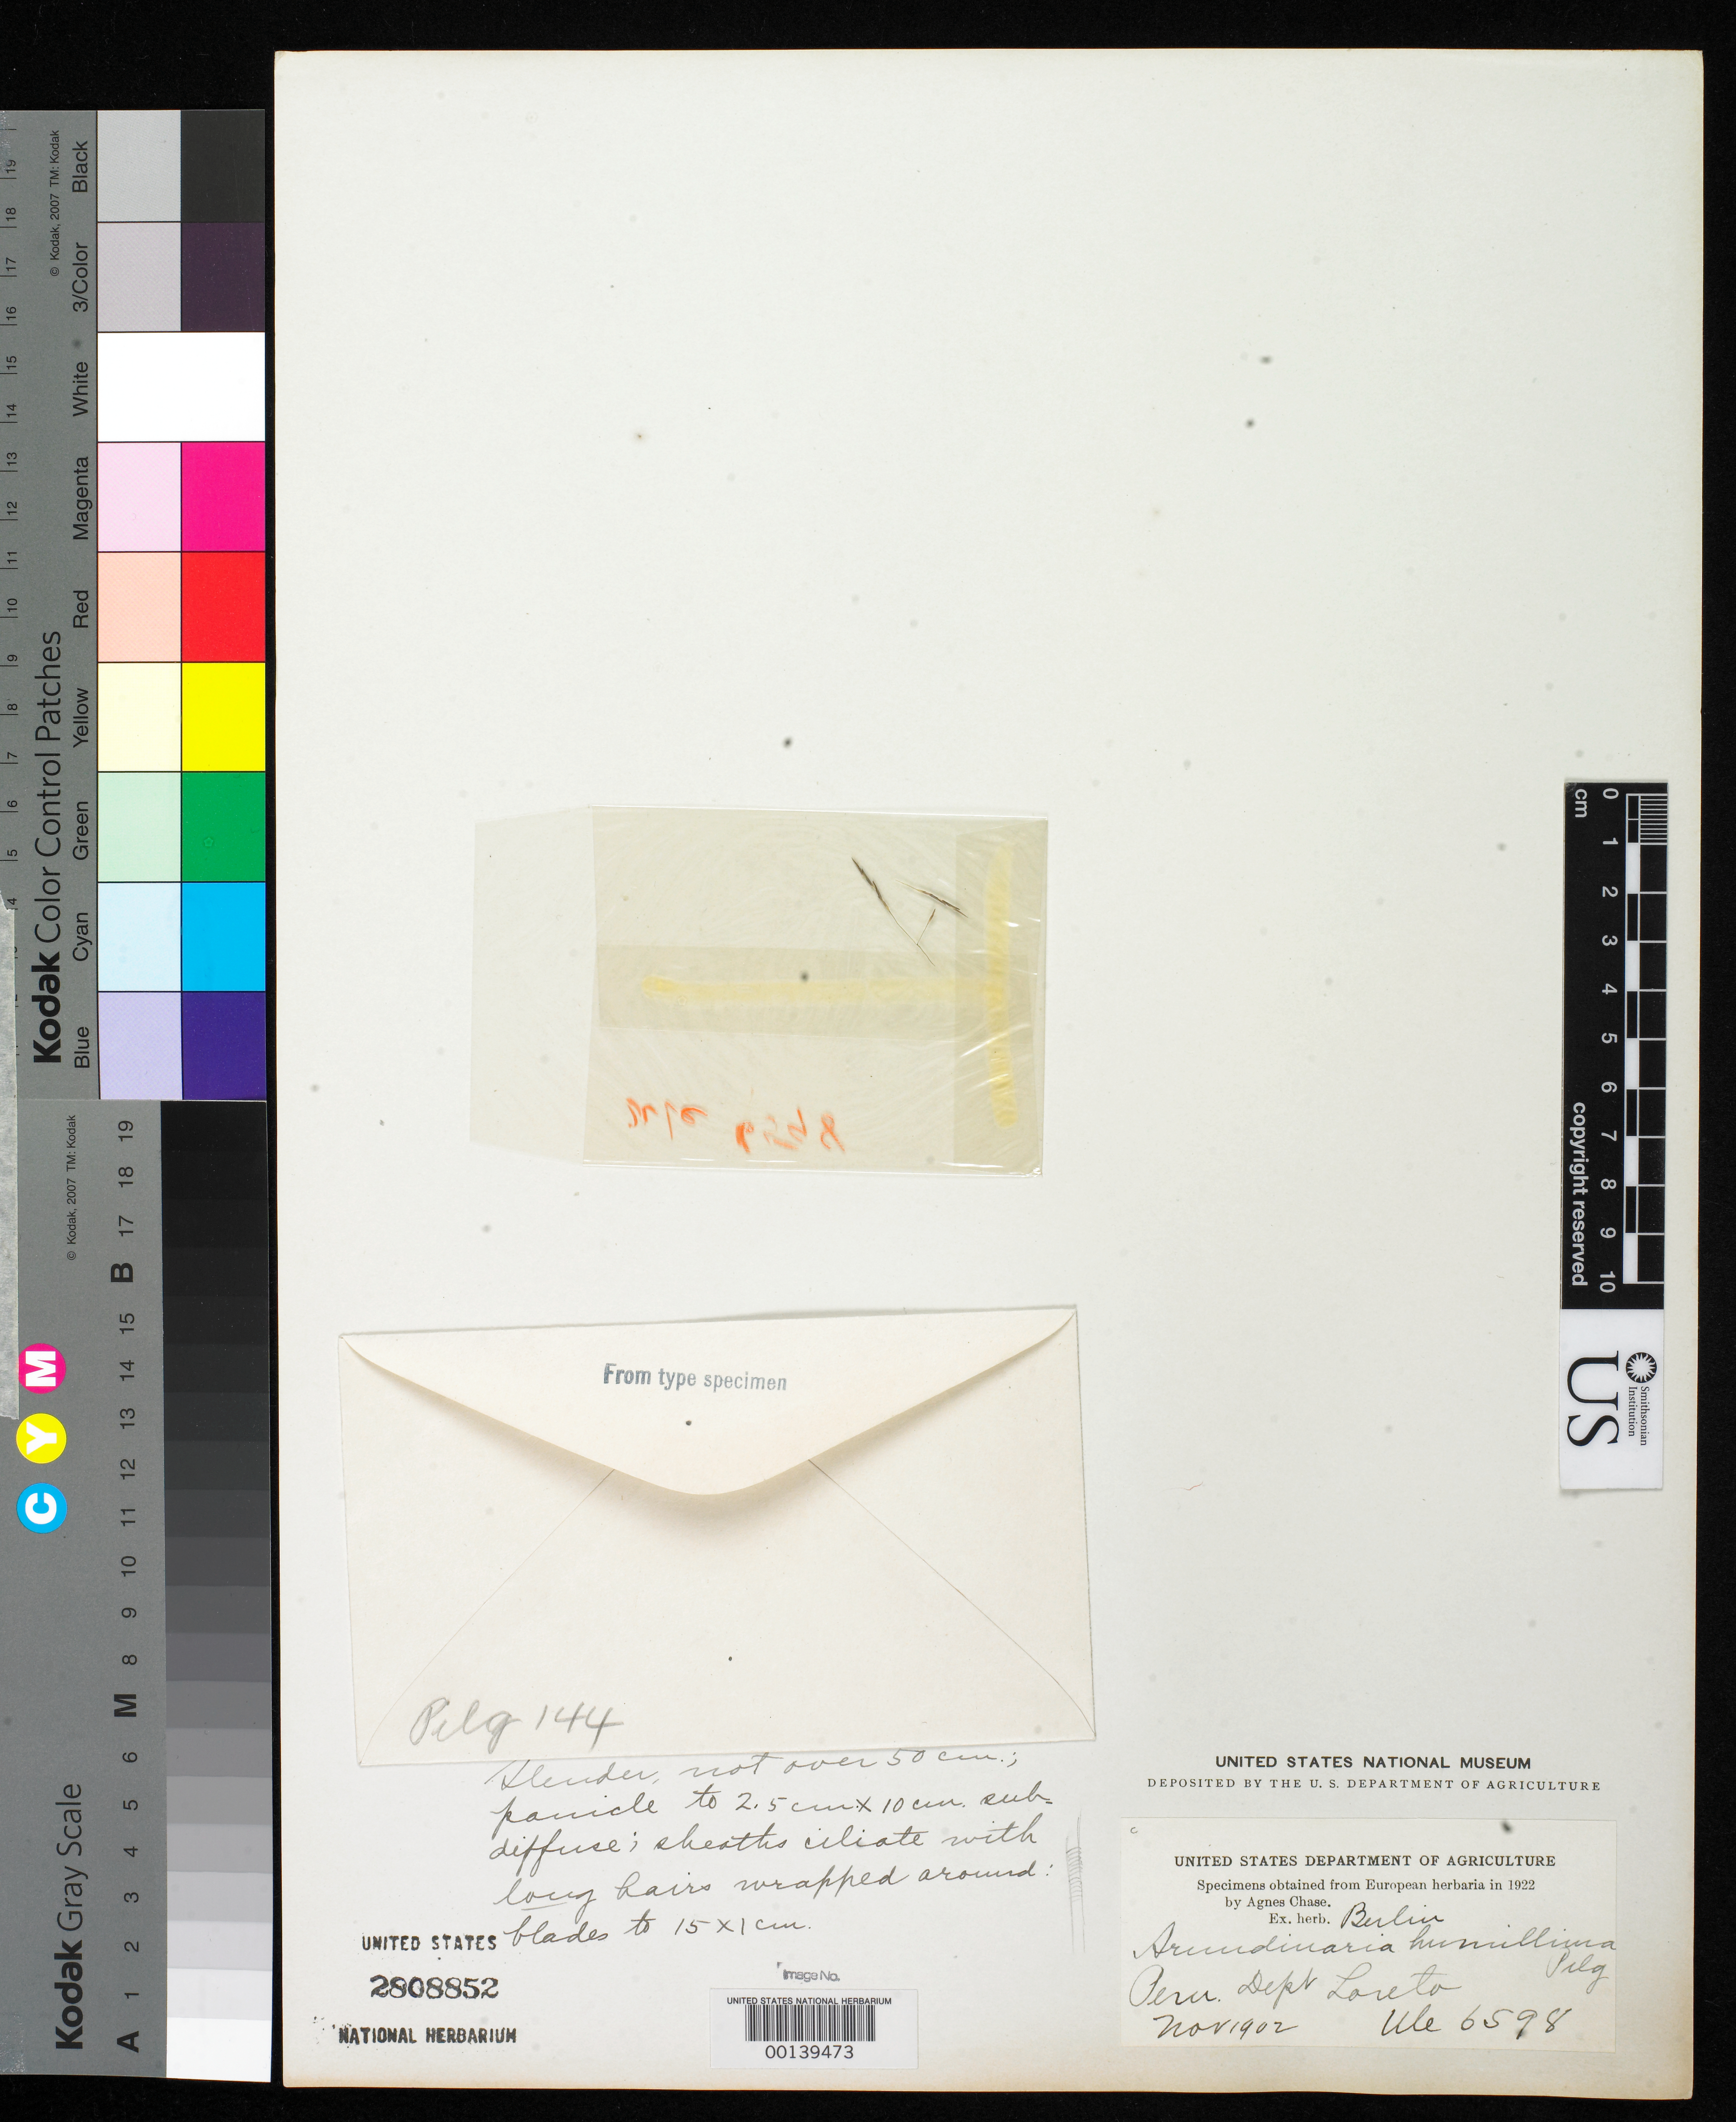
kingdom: Plantae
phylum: Tracheophyta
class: Liliopsida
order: Poales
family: Poaceae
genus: Arundinaria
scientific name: Arundinaria humillima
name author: Pilg.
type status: Type Material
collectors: E. H. Ule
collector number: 6598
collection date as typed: Nov 1902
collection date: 1902-11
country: Peru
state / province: Loreto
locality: Cerro de Escalero.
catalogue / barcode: US 2808852